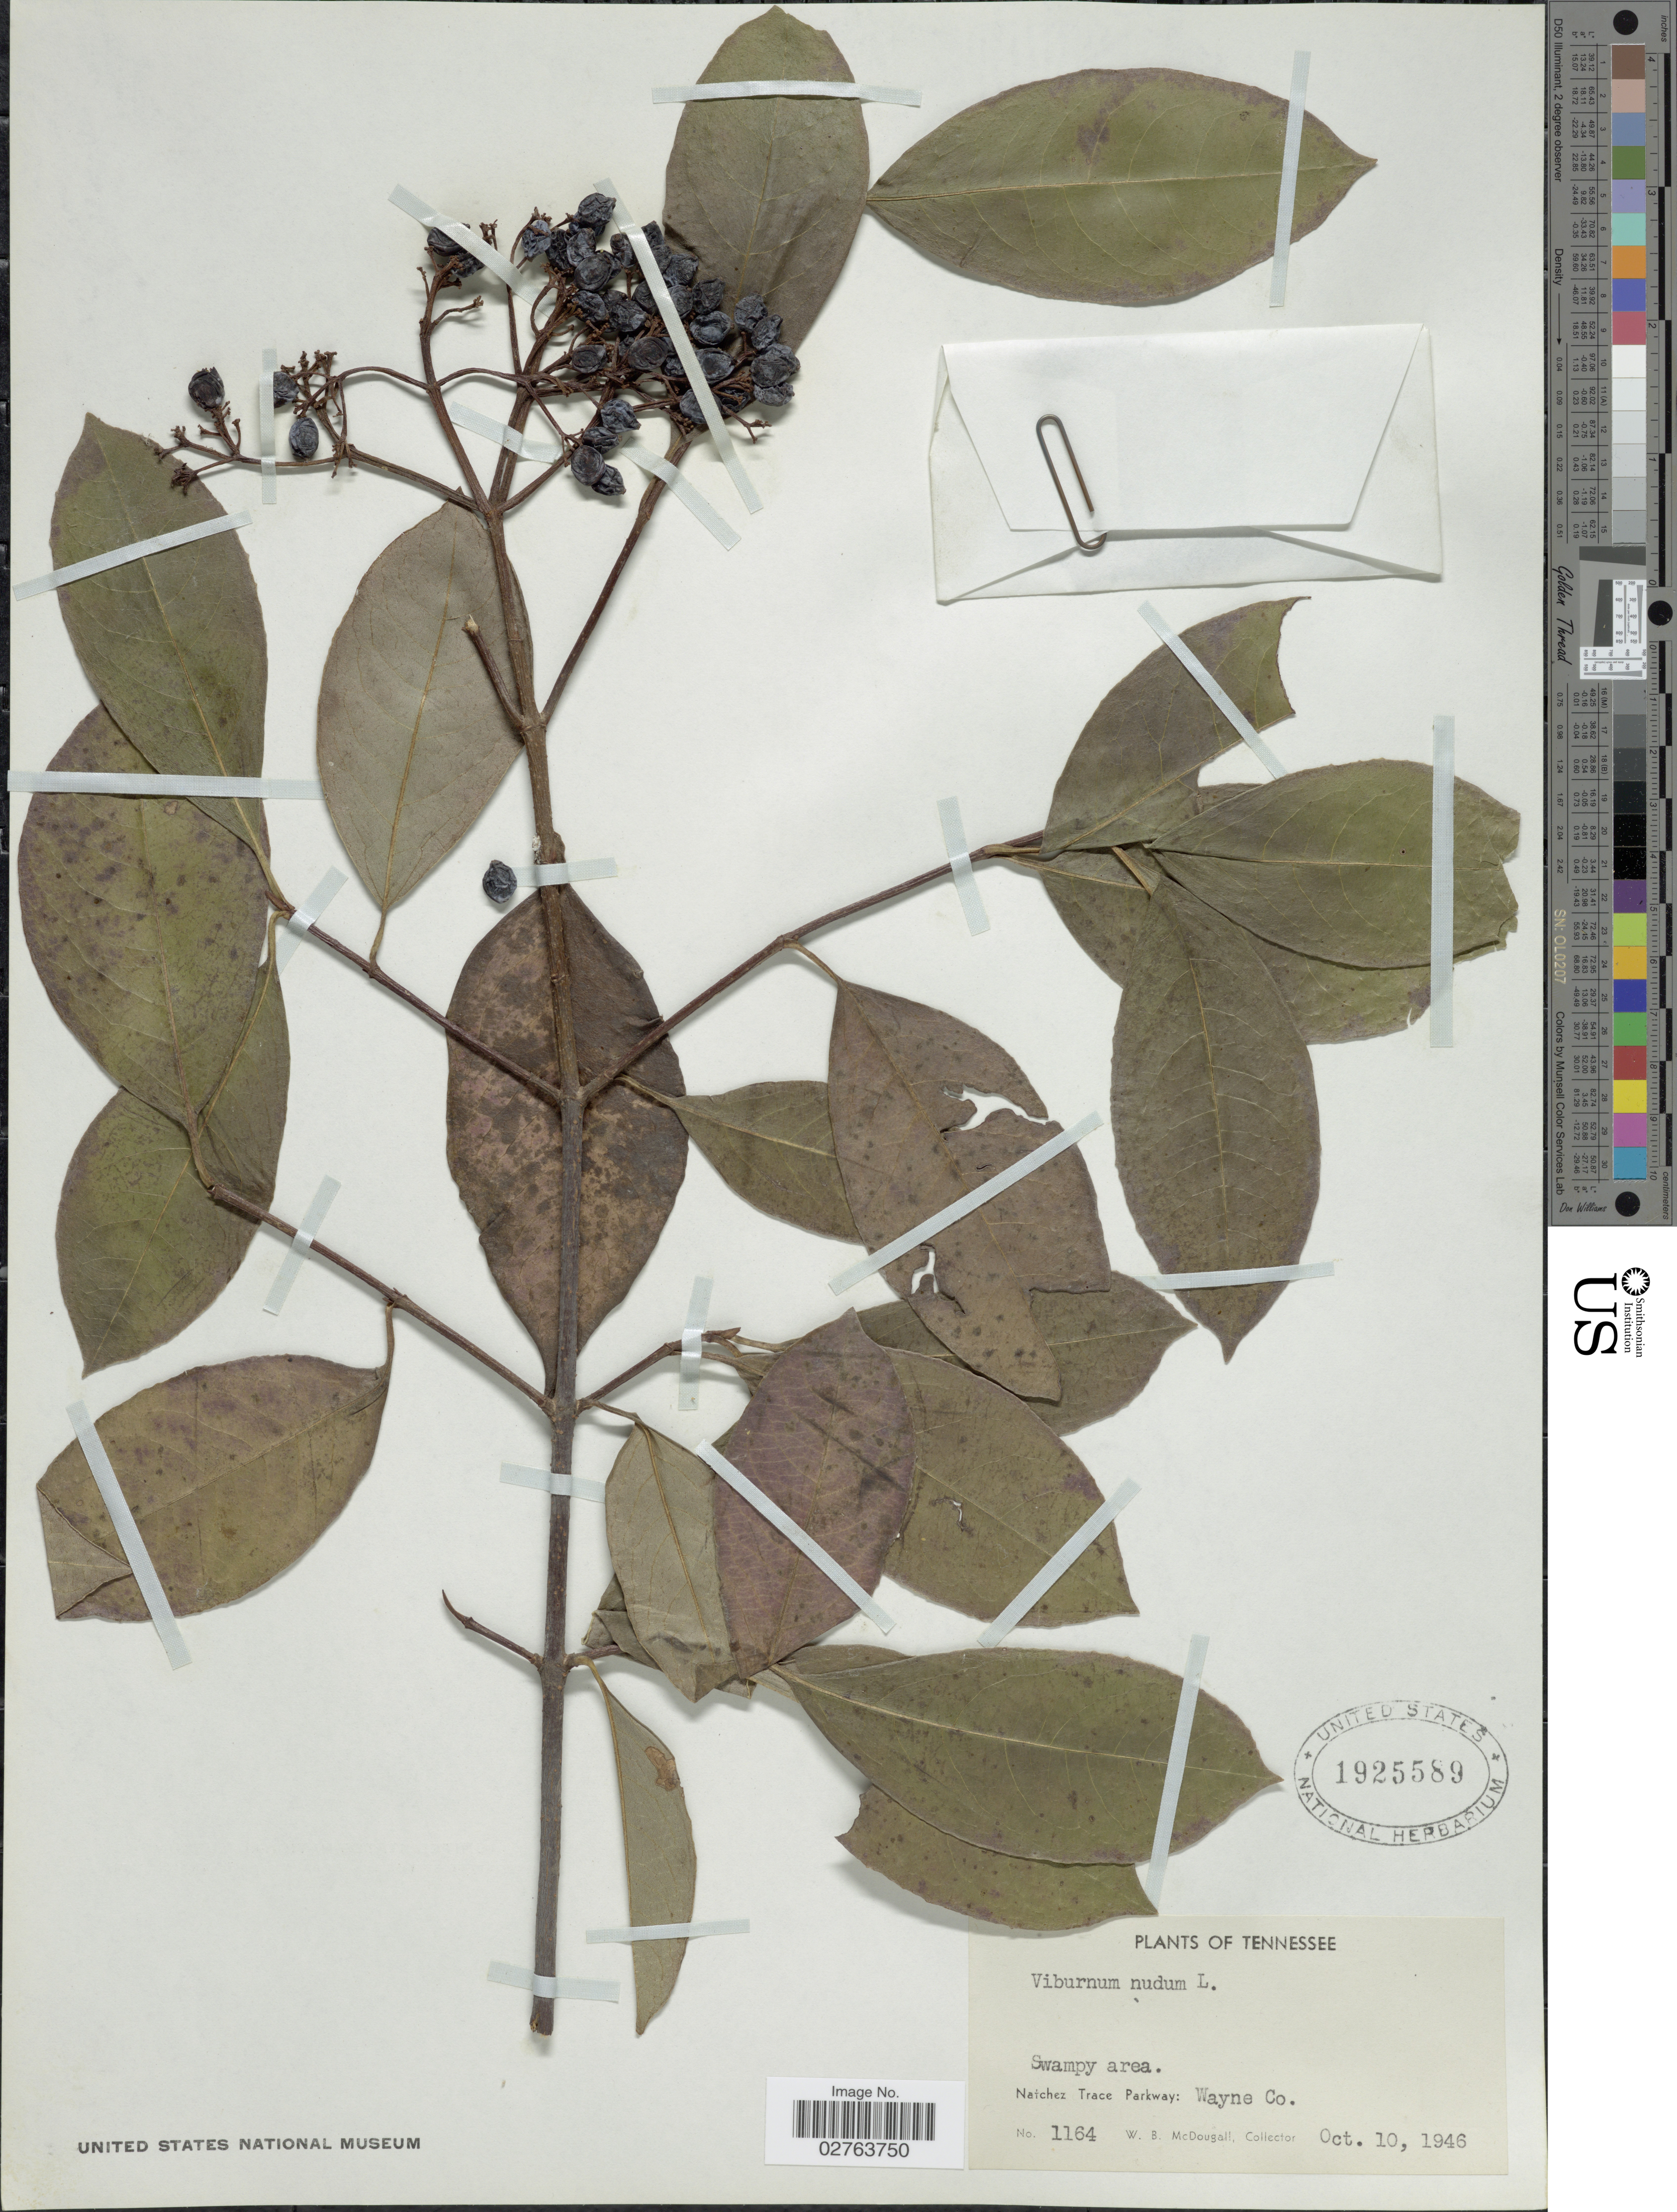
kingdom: Plantae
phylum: Tracheophyta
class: Magnoliopsida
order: Dipsacales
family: Viburnaceae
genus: Viburnum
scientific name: Viburnum nudum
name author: L.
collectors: W. B. McDougall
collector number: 1164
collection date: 1946-10-10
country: United States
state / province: Tennessee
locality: Natchez Trace Parkway: Wayne Co.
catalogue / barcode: US 1925589